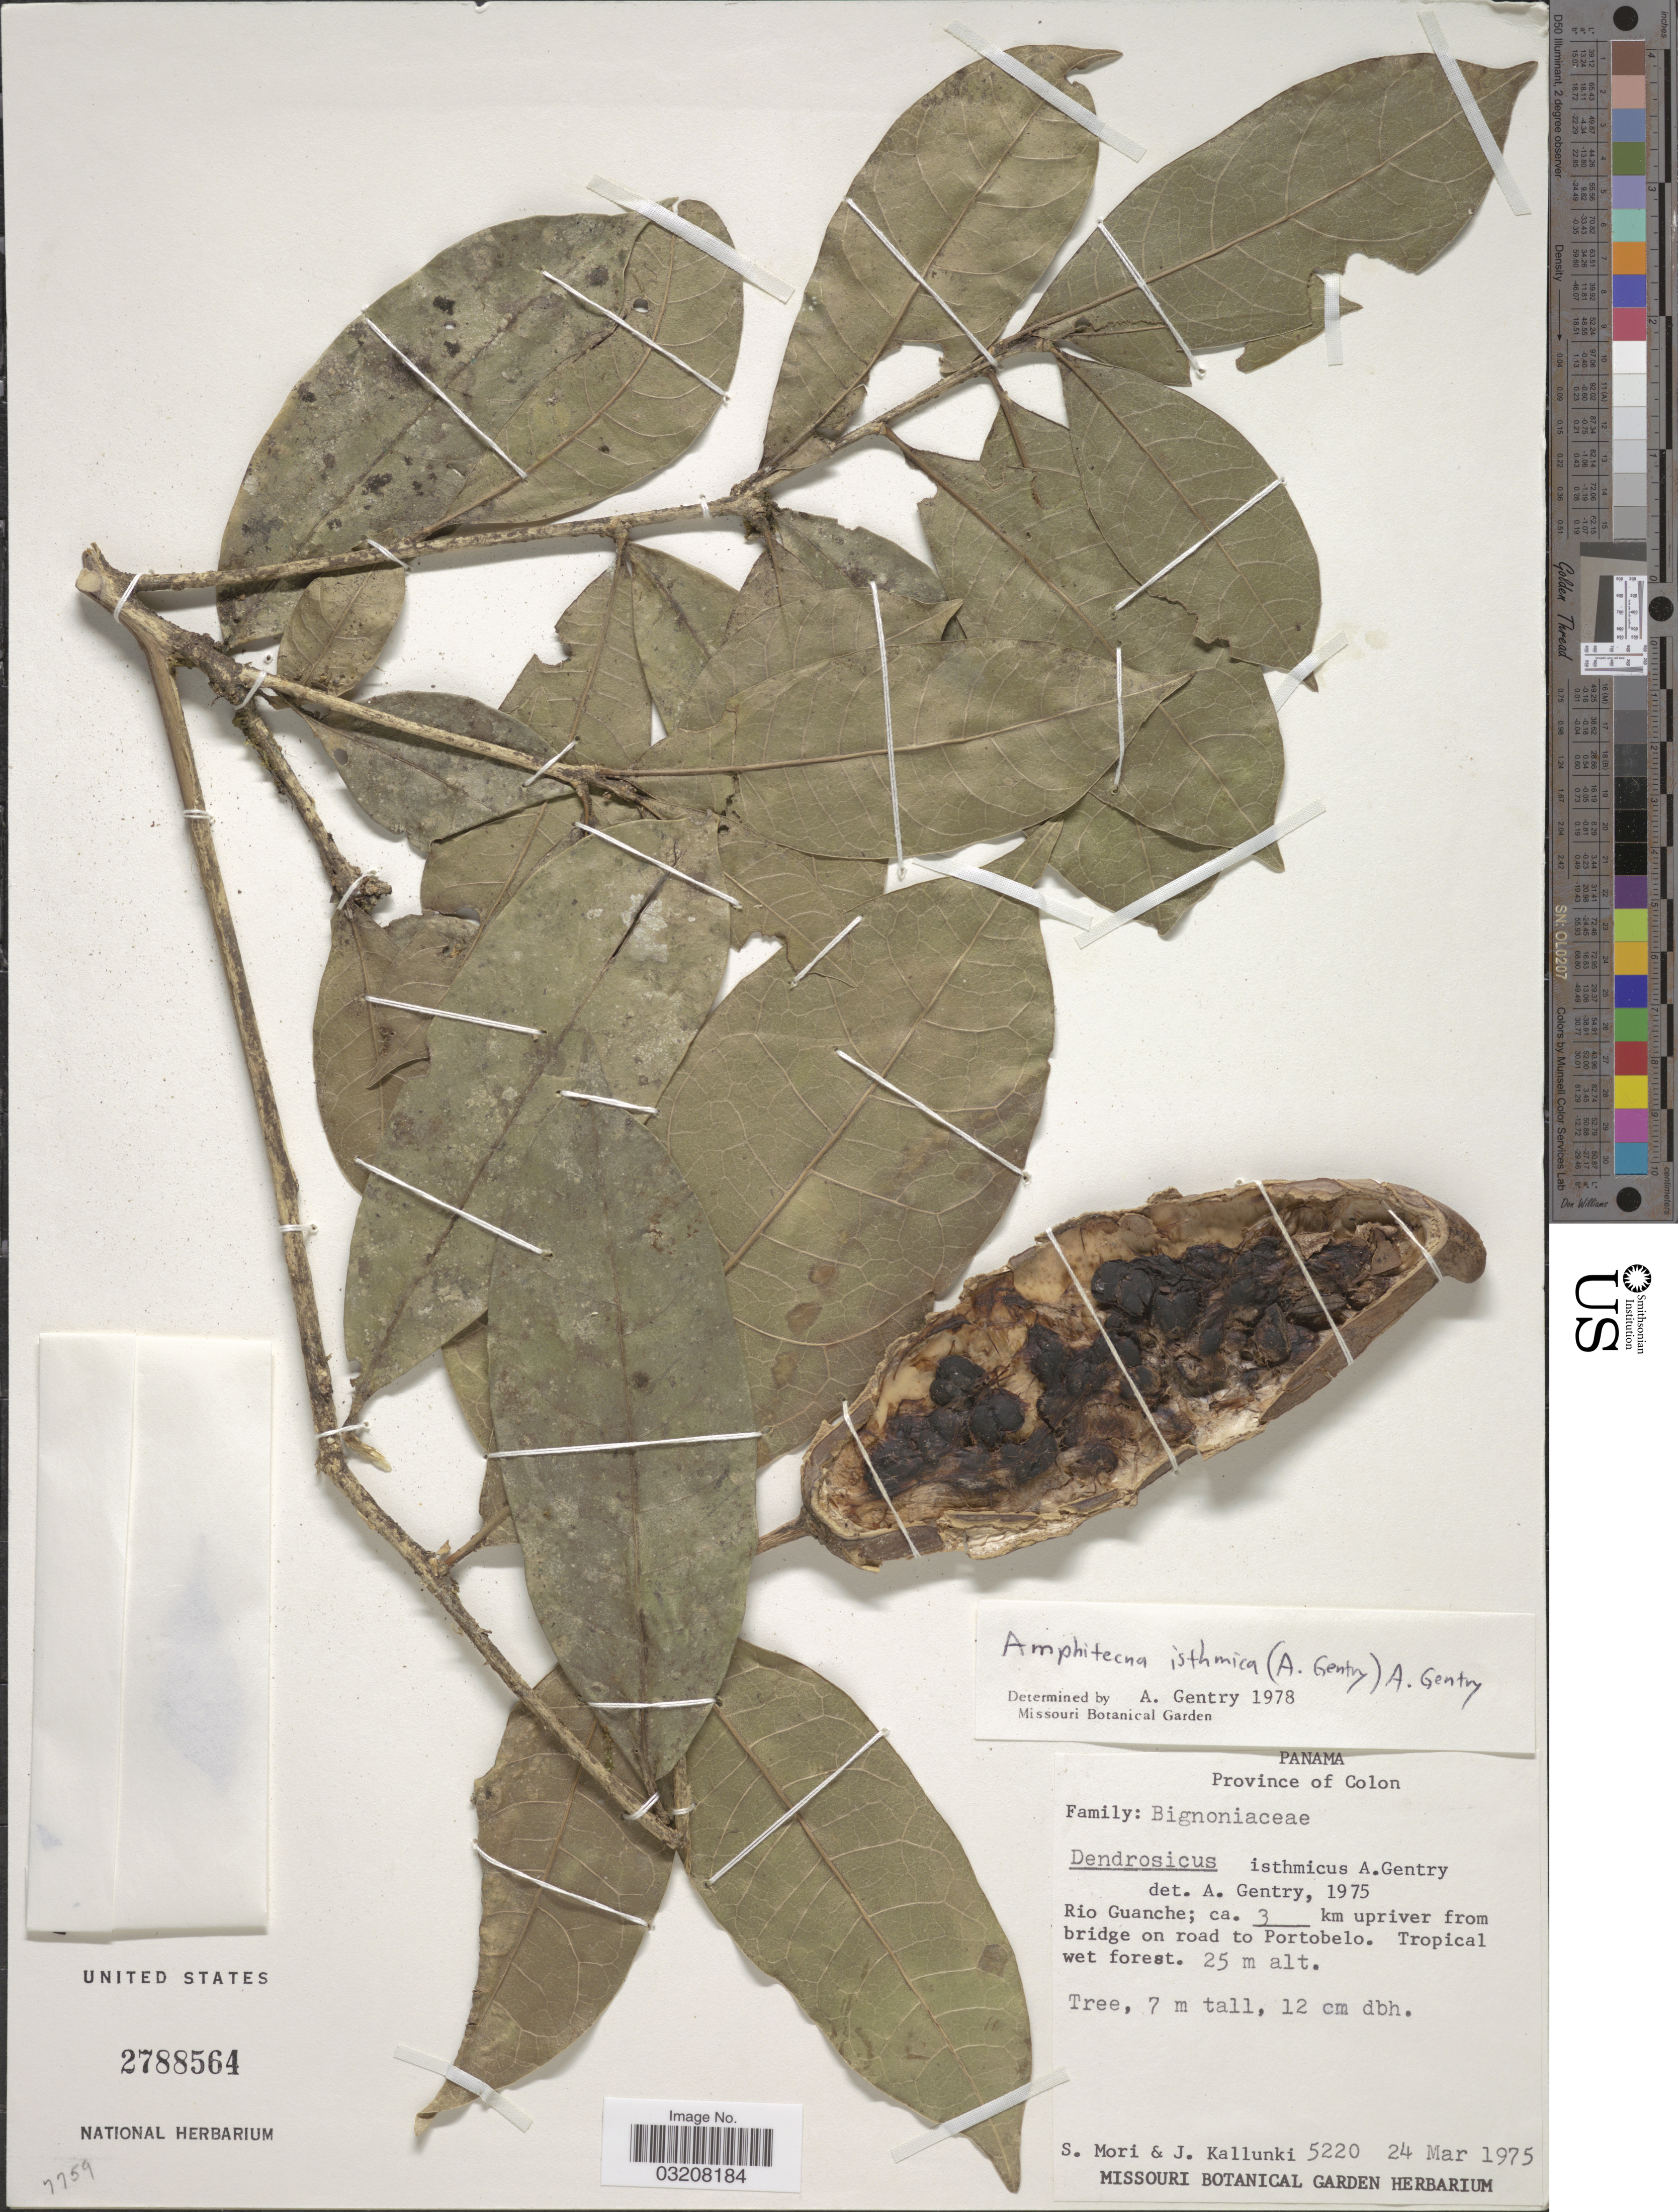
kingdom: Plantae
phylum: Tracheophyta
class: Magnoliopsida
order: Lamiales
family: Bignoniaceae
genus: Amphitecna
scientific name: Amphitecna isthmica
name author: (A.H. Gentry) A.H. Gentry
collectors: S. Mori & J. Kallunki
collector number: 5220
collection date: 1975-03-24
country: Panama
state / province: Colón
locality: Rio Guanche; ca. 3 km upriver from bridge on road to Portobelo. Tropical wet forest.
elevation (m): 25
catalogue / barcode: US 2788564